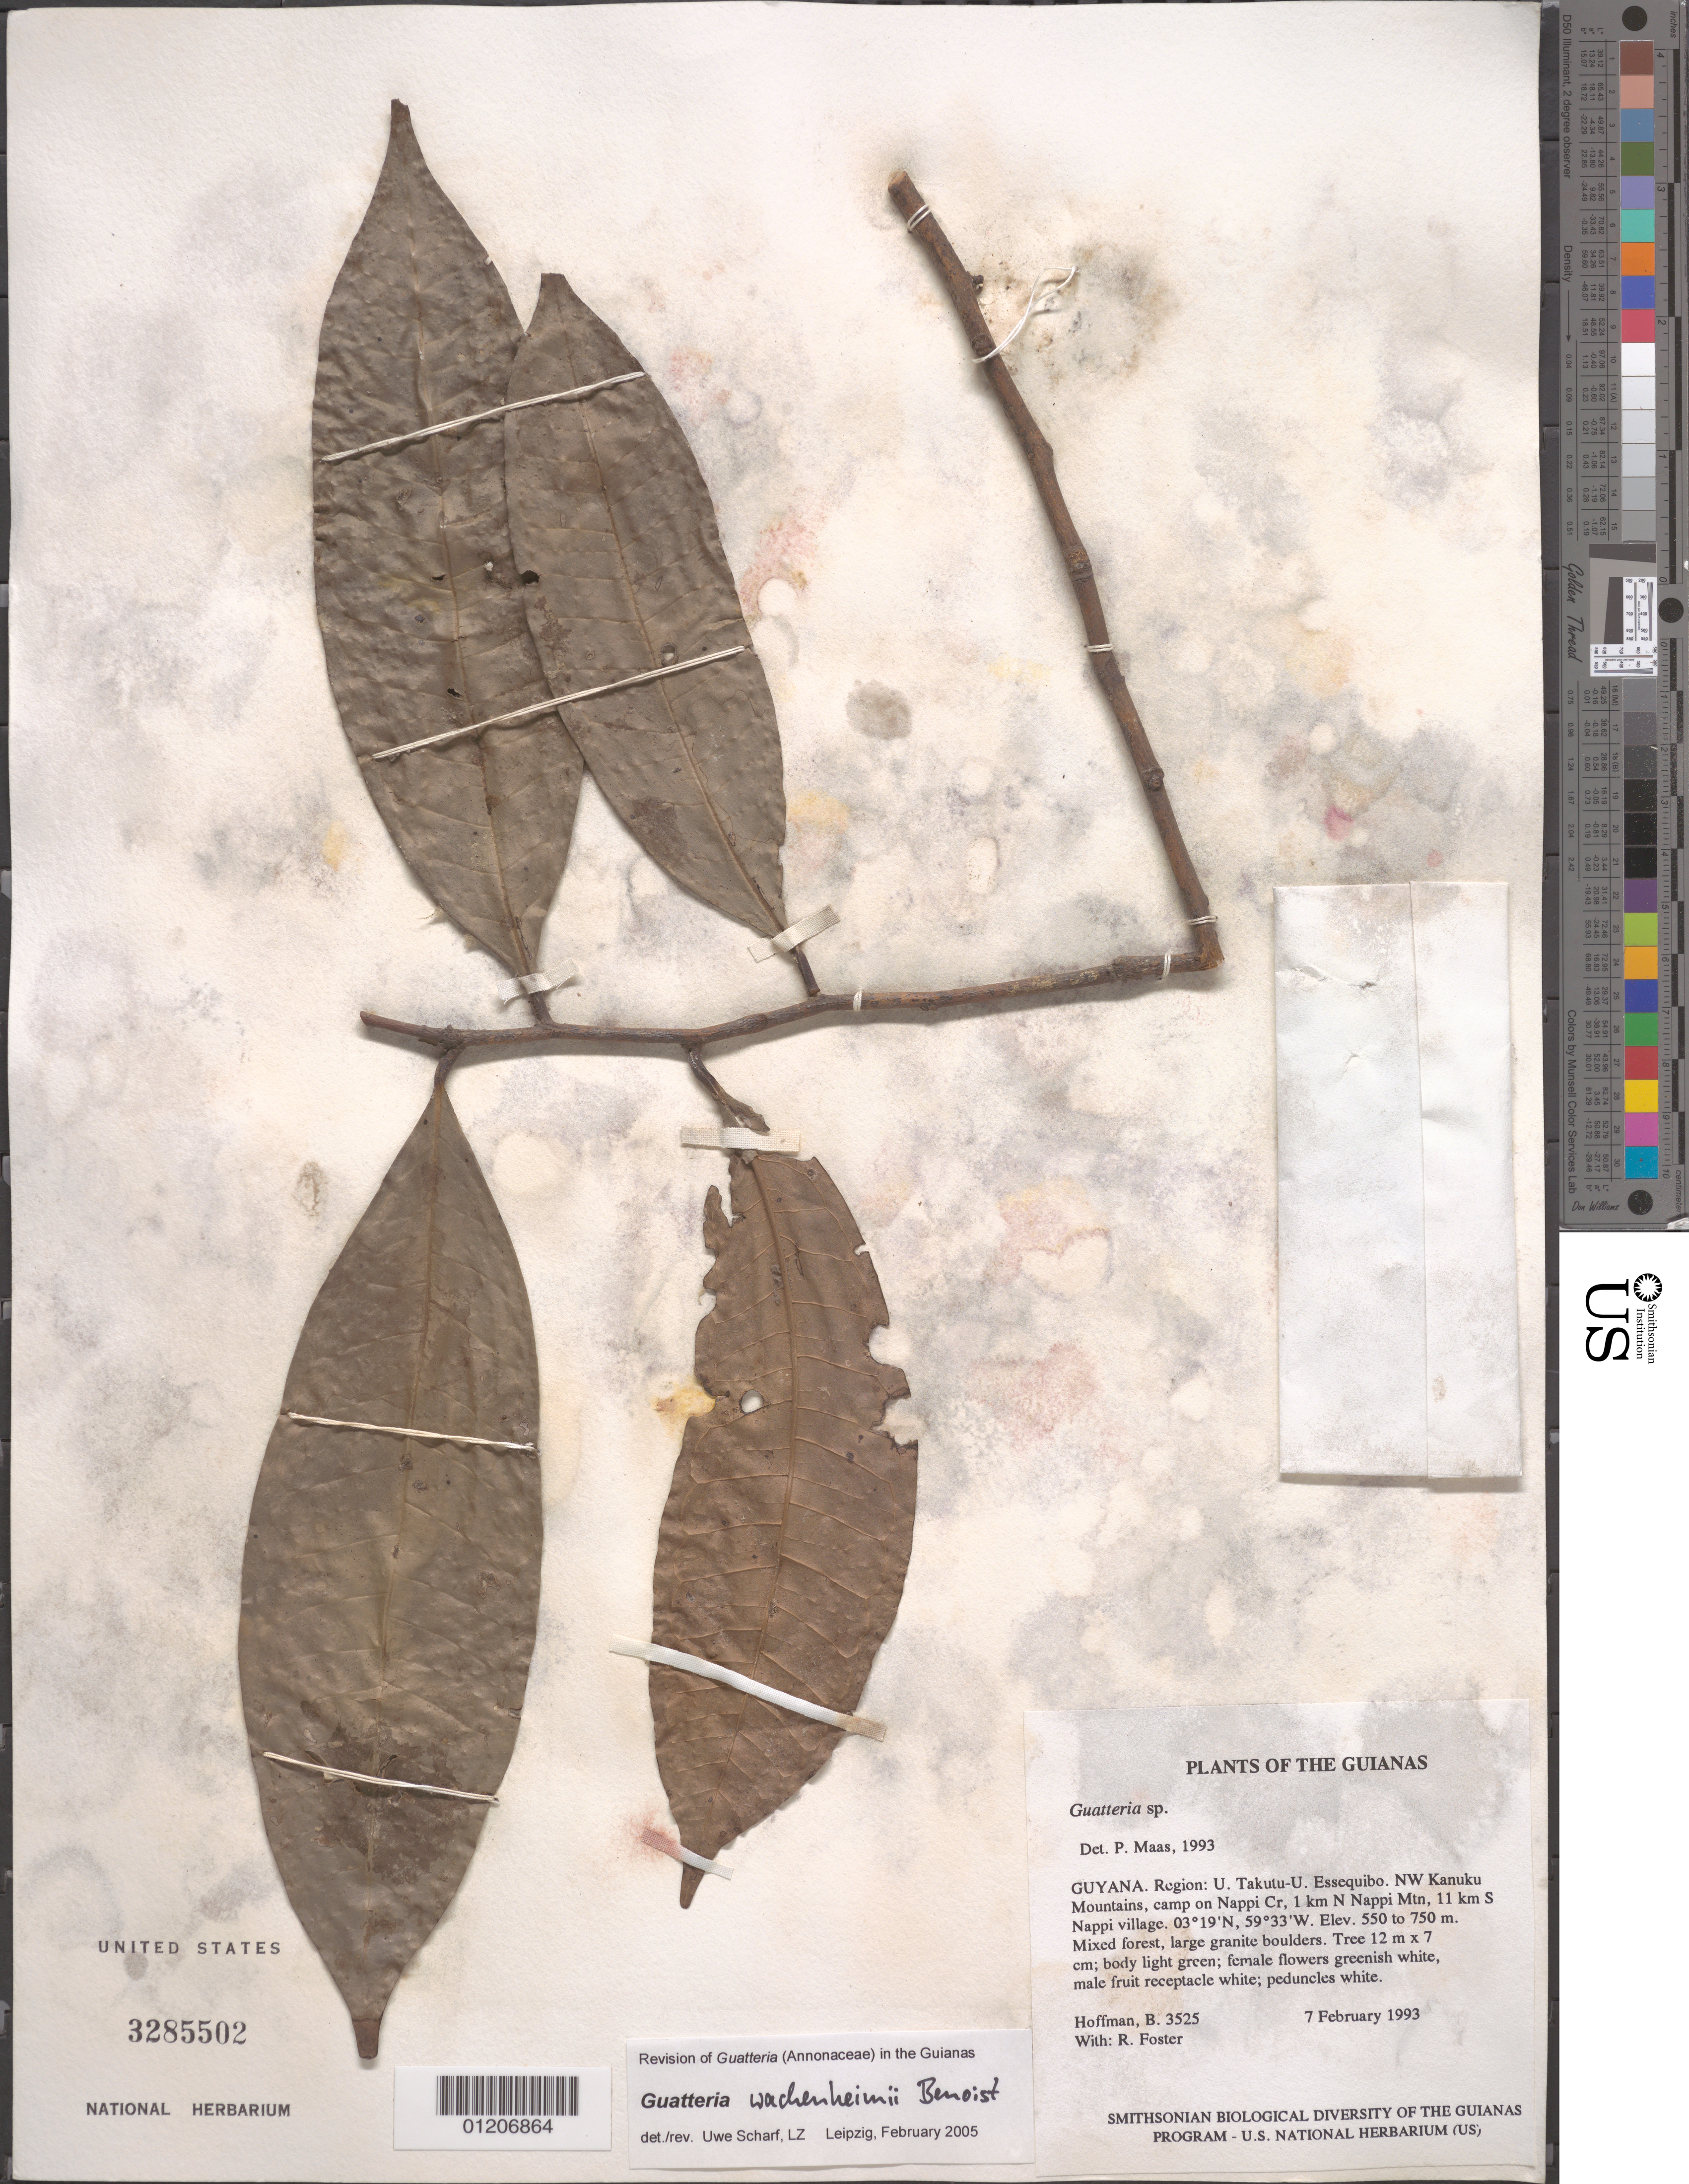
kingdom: Plantae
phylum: Tracheophyta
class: Magnoliopsida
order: Magnoliales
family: Annonaceae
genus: Guatteria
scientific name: Guatteria wachenheimii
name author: Benoist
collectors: B. Hoffman & R. Foster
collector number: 3525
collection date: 1993-02-07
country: Guyana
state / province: U. Takutu-U. Essequibo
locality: Region: U. Takutu- u. Essequibo. NW Kanuku Mountains, camp on Nappi Cr, 1 km Nappi Mtn, 11 km S Nappi village.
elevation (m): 550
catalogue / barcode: US 3285502